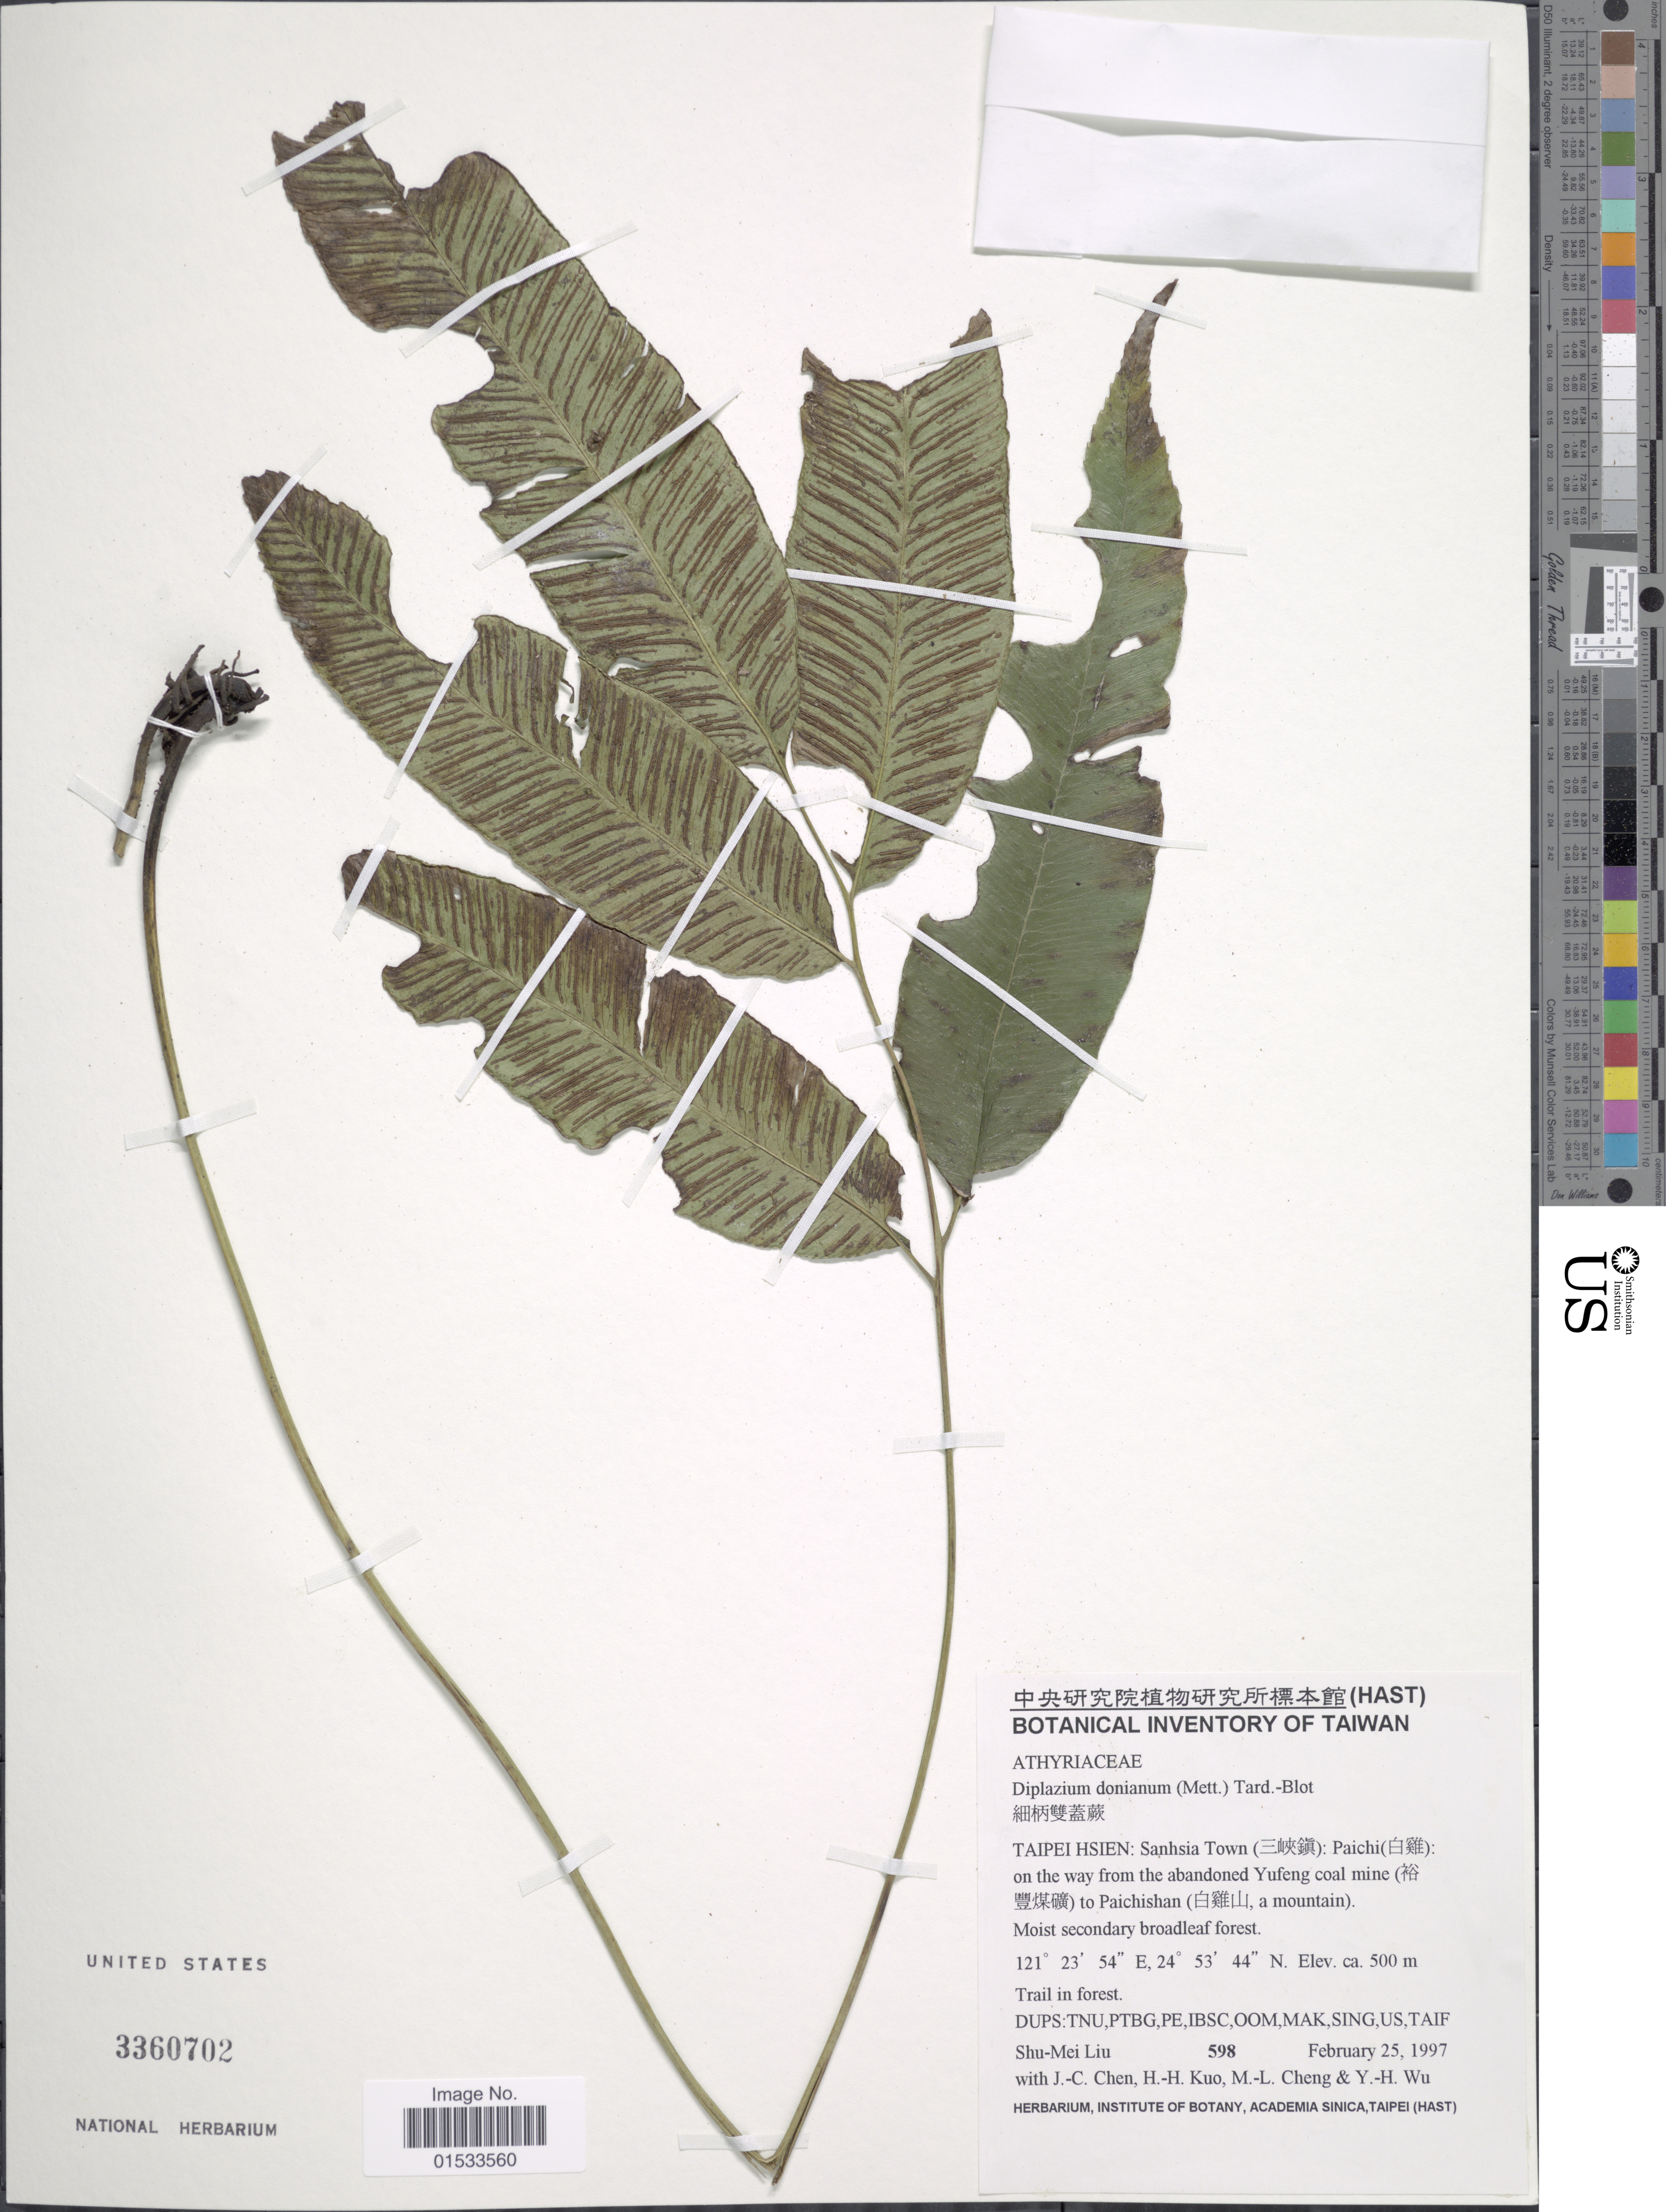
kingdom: Plantae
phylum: Tracheophyta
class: Polypodiopsida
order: Polypodiales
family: Athyriaceae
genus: Diplazium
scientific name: Diplazium donianum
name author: (Mett.) Tardieu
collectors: S. M. Liu, J. Chen, H. Kuo, M. Cheng & et al.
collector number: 598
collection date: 1997-02-25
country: Taiwan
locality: Taipei Hsien: sanshia Town: Paichi on the way from the abononed Yufeng coal mine to Pachishan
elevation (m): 500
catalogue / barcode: US 3360702